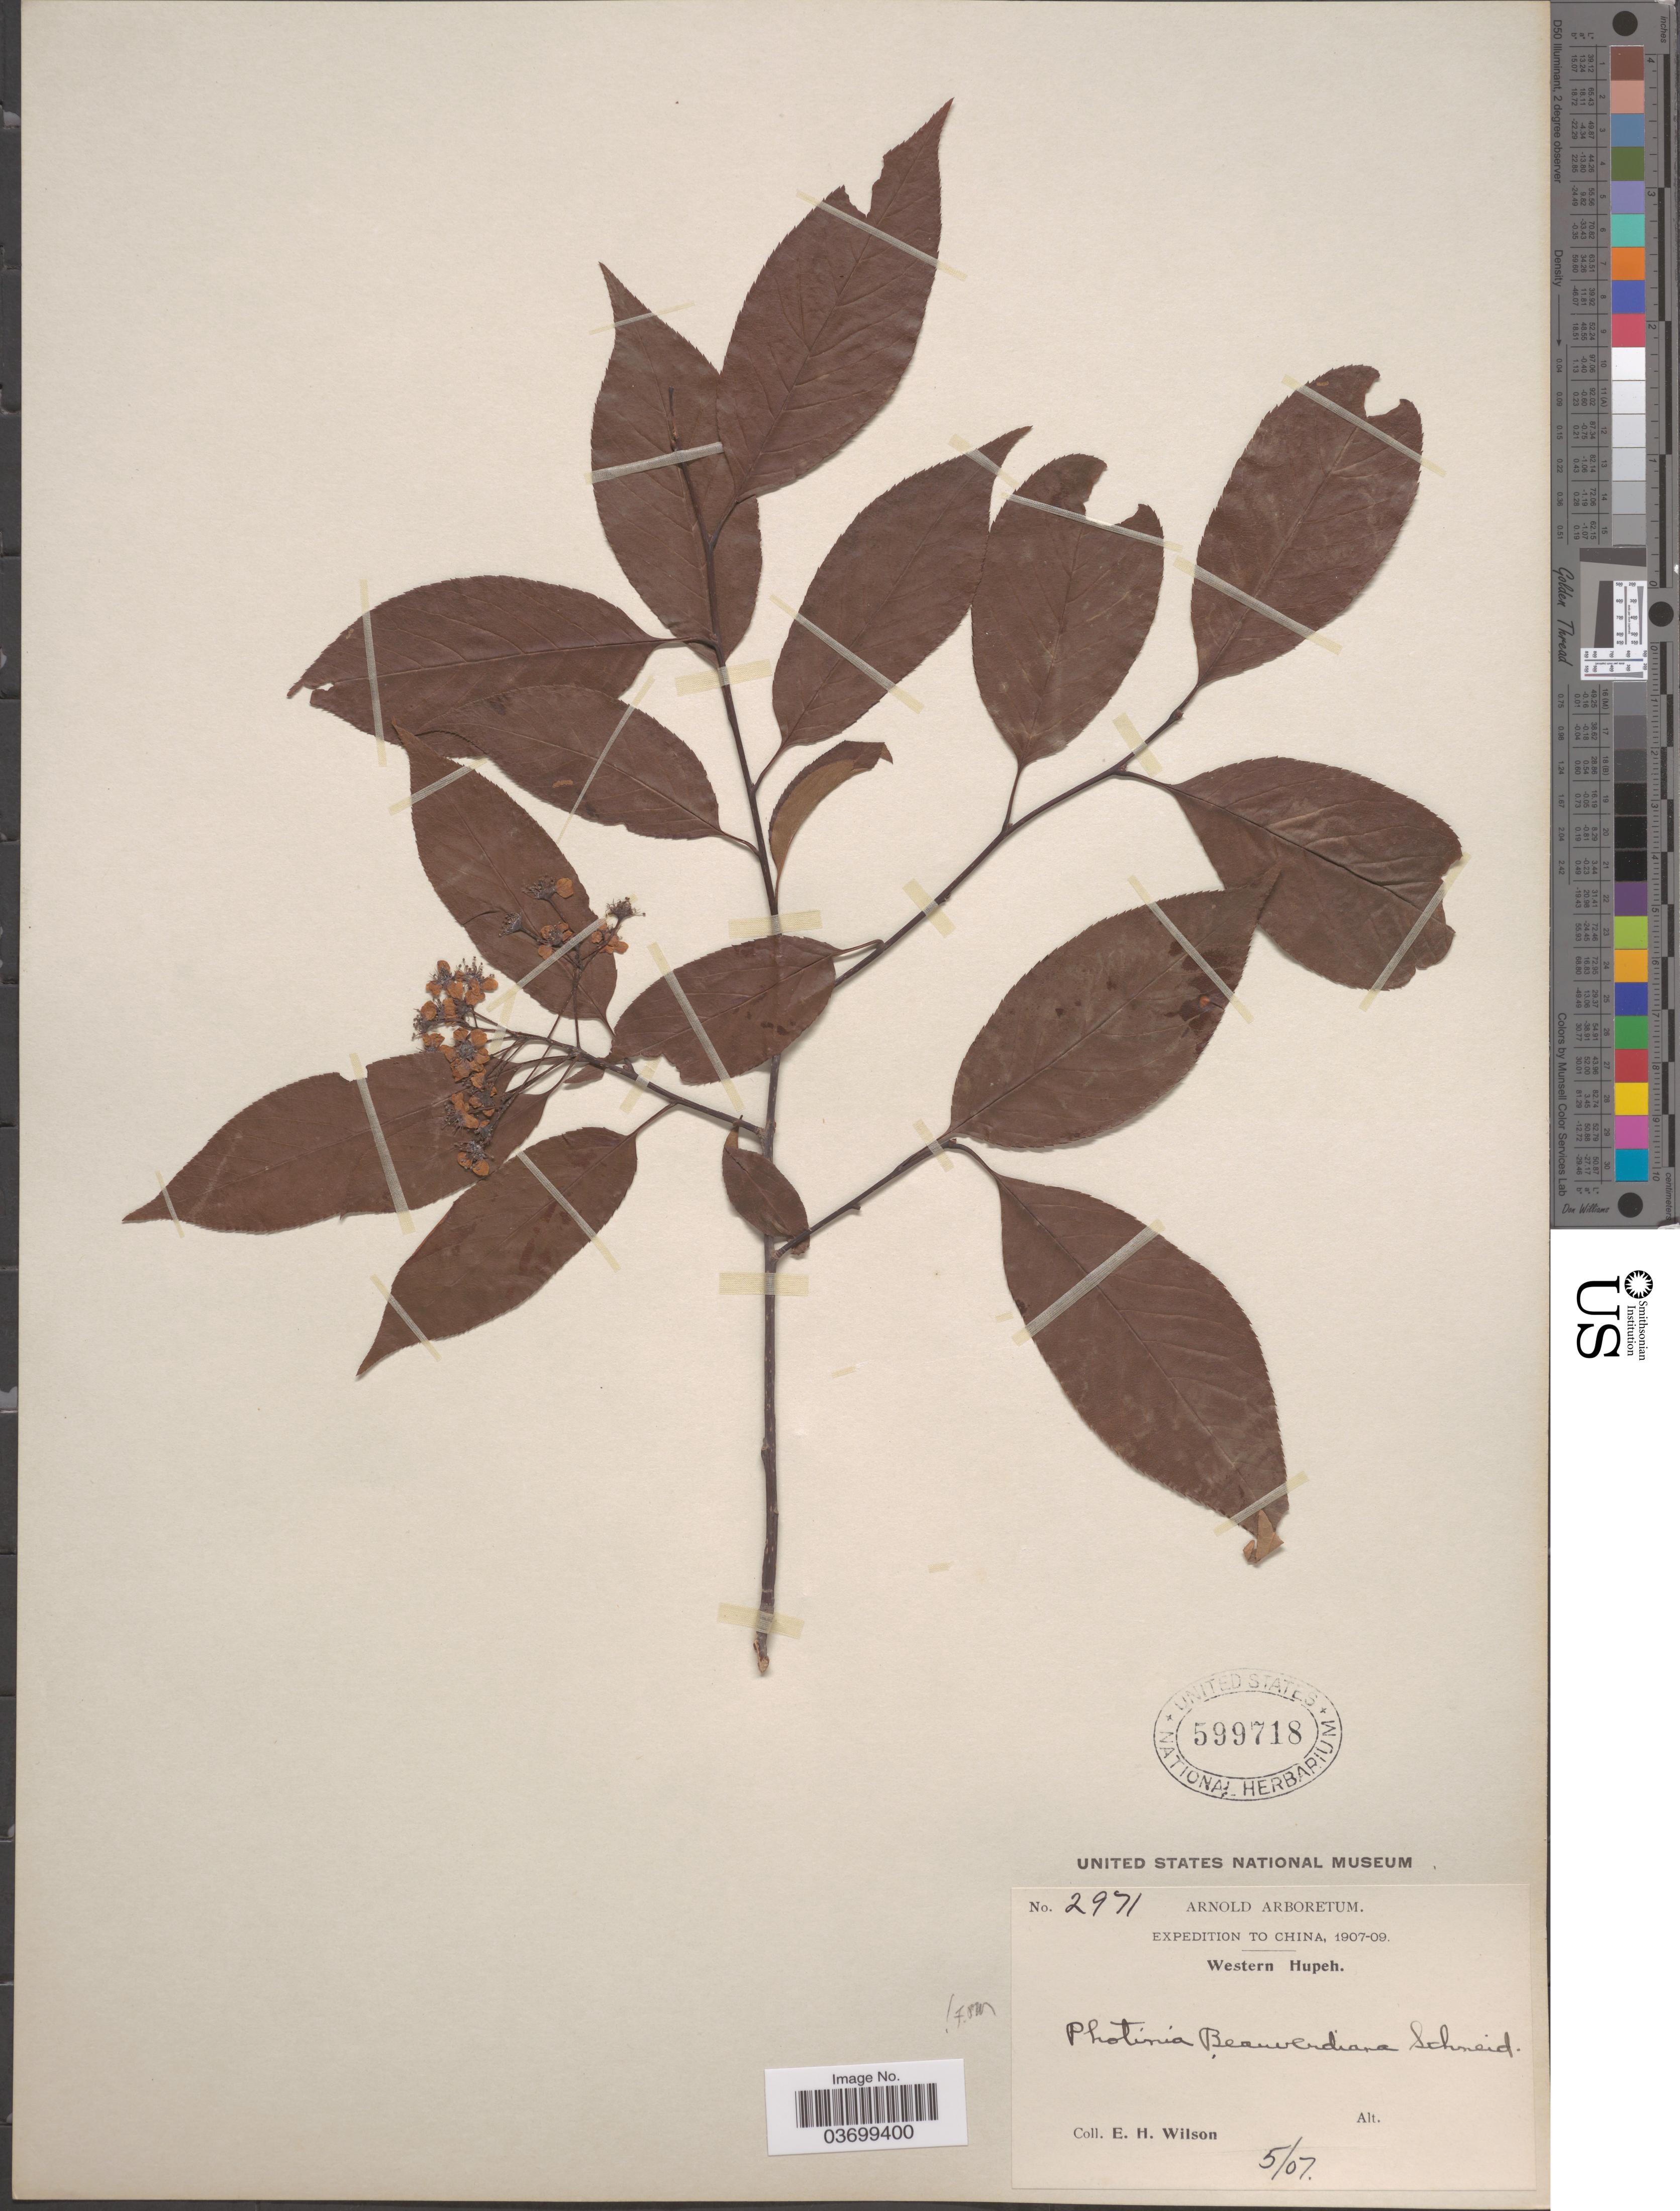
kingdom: Plantae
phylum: Tracheophyta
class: Magnoliopsida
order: Rosales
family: Rosaceae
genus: Photinia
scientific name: Photinia beauverdiana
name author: C.K. Schneid.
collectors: E. Wilson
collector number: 2971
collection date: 1907-05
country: China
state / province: Hubei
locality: Western Hupeh.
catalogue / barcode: US 599718